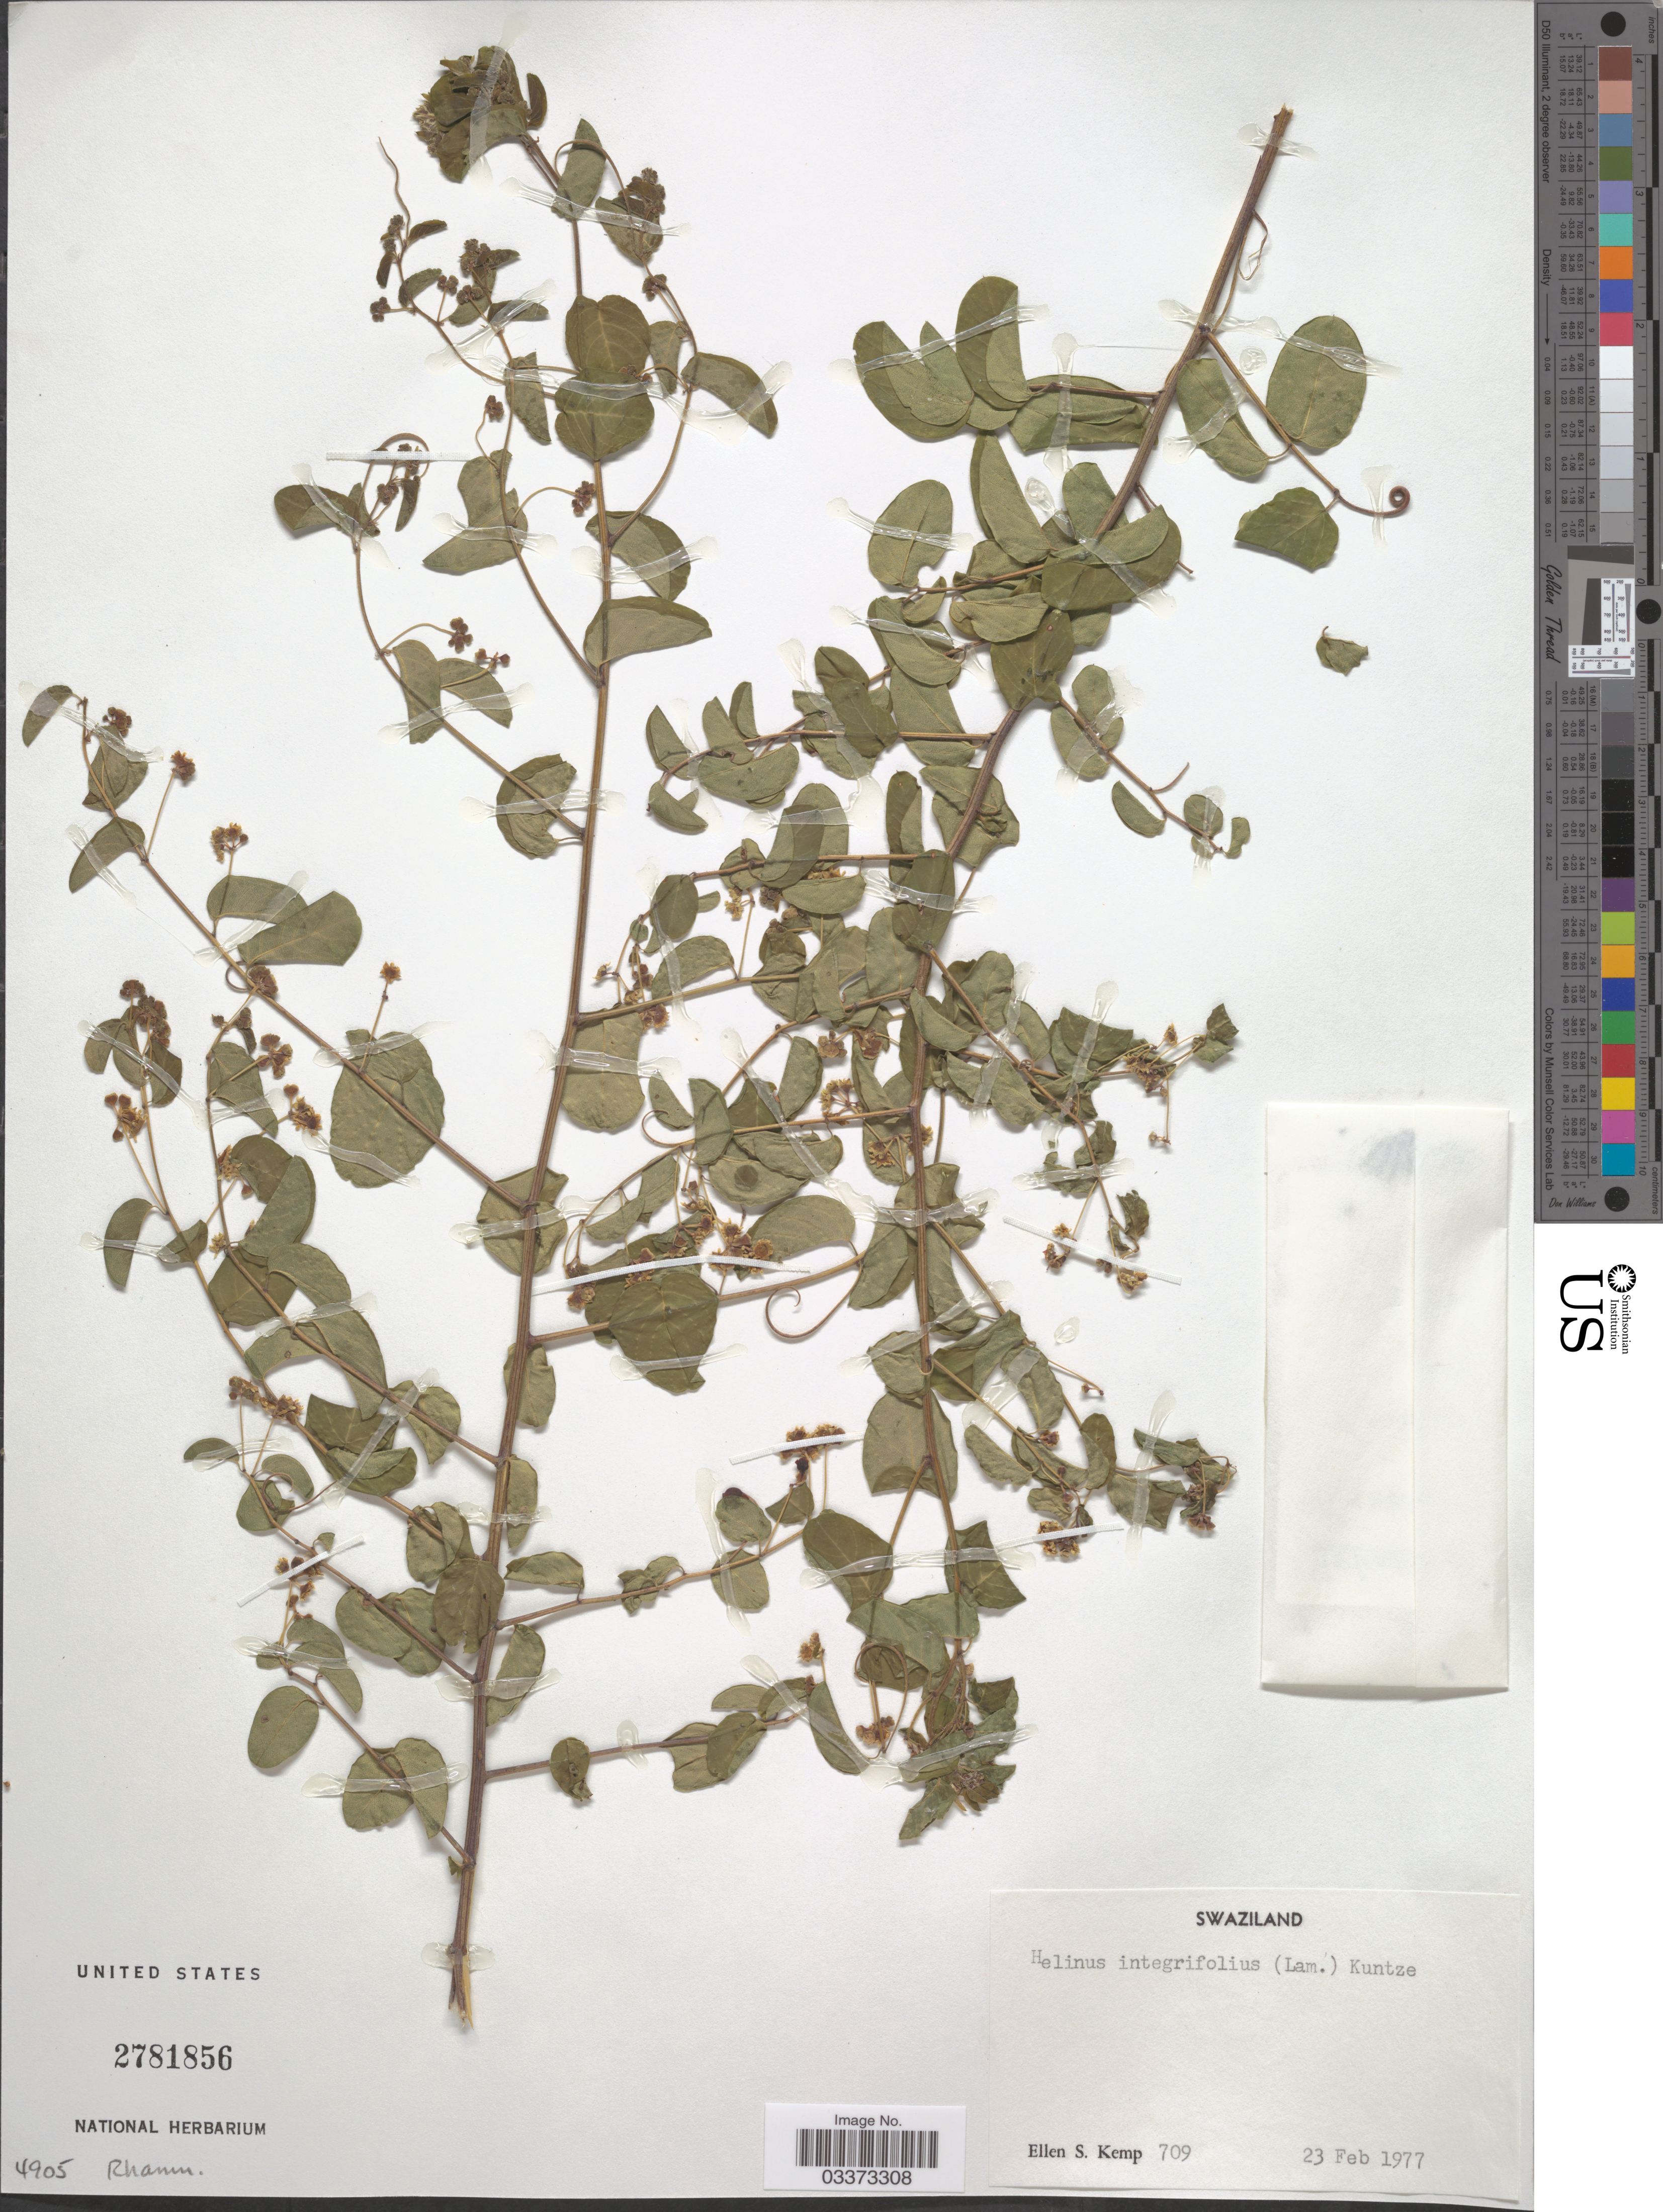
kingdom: Plantae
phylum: Tracheophyta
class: Magnoliopsida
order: Rosales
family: Rhamnaceae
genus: Helinus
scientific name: Helinus integrifolius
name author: (Lam.) Kuntze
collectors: E. S. Kemp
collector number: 709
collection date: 1977-02-23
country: Eswatini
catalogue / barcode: US 2781856